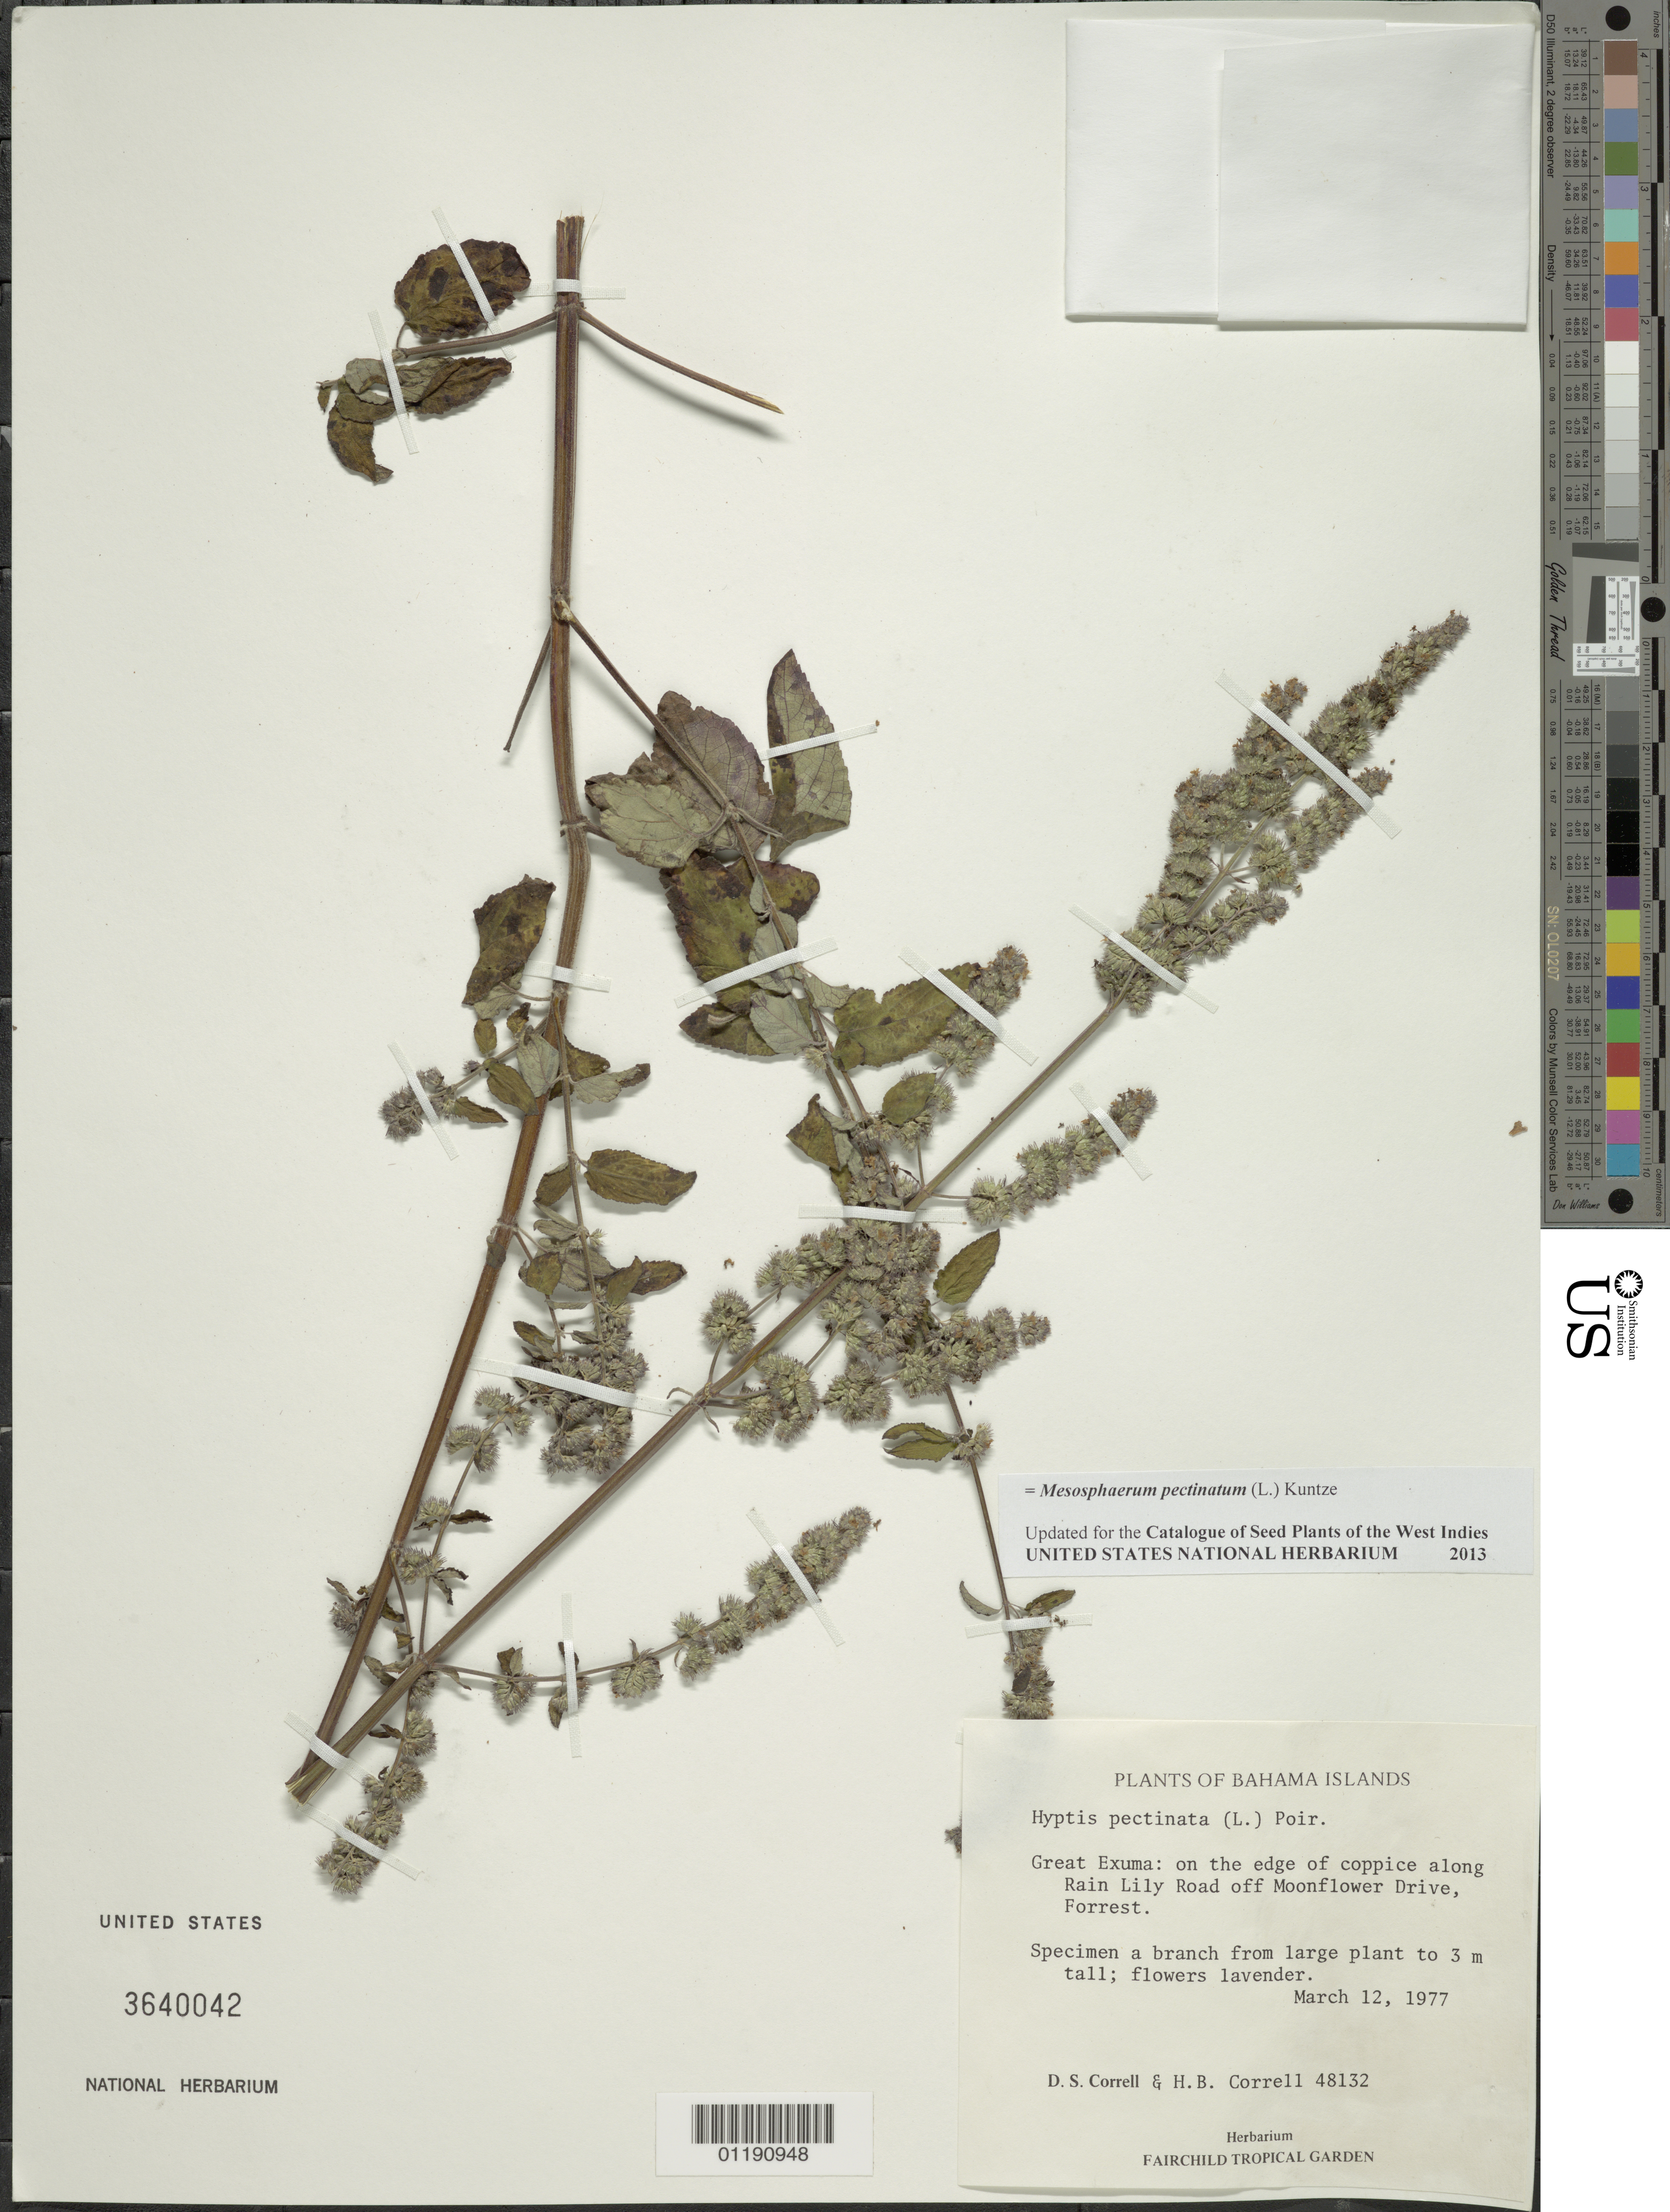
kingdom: Plantae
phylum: Tracheophyta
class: Magnoliopsida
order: Lamiales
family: Lamiaceae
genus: Mesosphaerum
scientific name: Mesosphaerum pectinatum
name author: (L.) Kuntze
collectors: D. S. Correll & H. Correll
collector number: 48132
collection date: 1977-03-12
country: Bahamas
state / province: Great Exuma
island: Great Exuma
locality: Great Exuma: on edge of coppice along Rain Lily Road off Moonflower Drive, Forrest.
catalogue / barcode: US 3640042